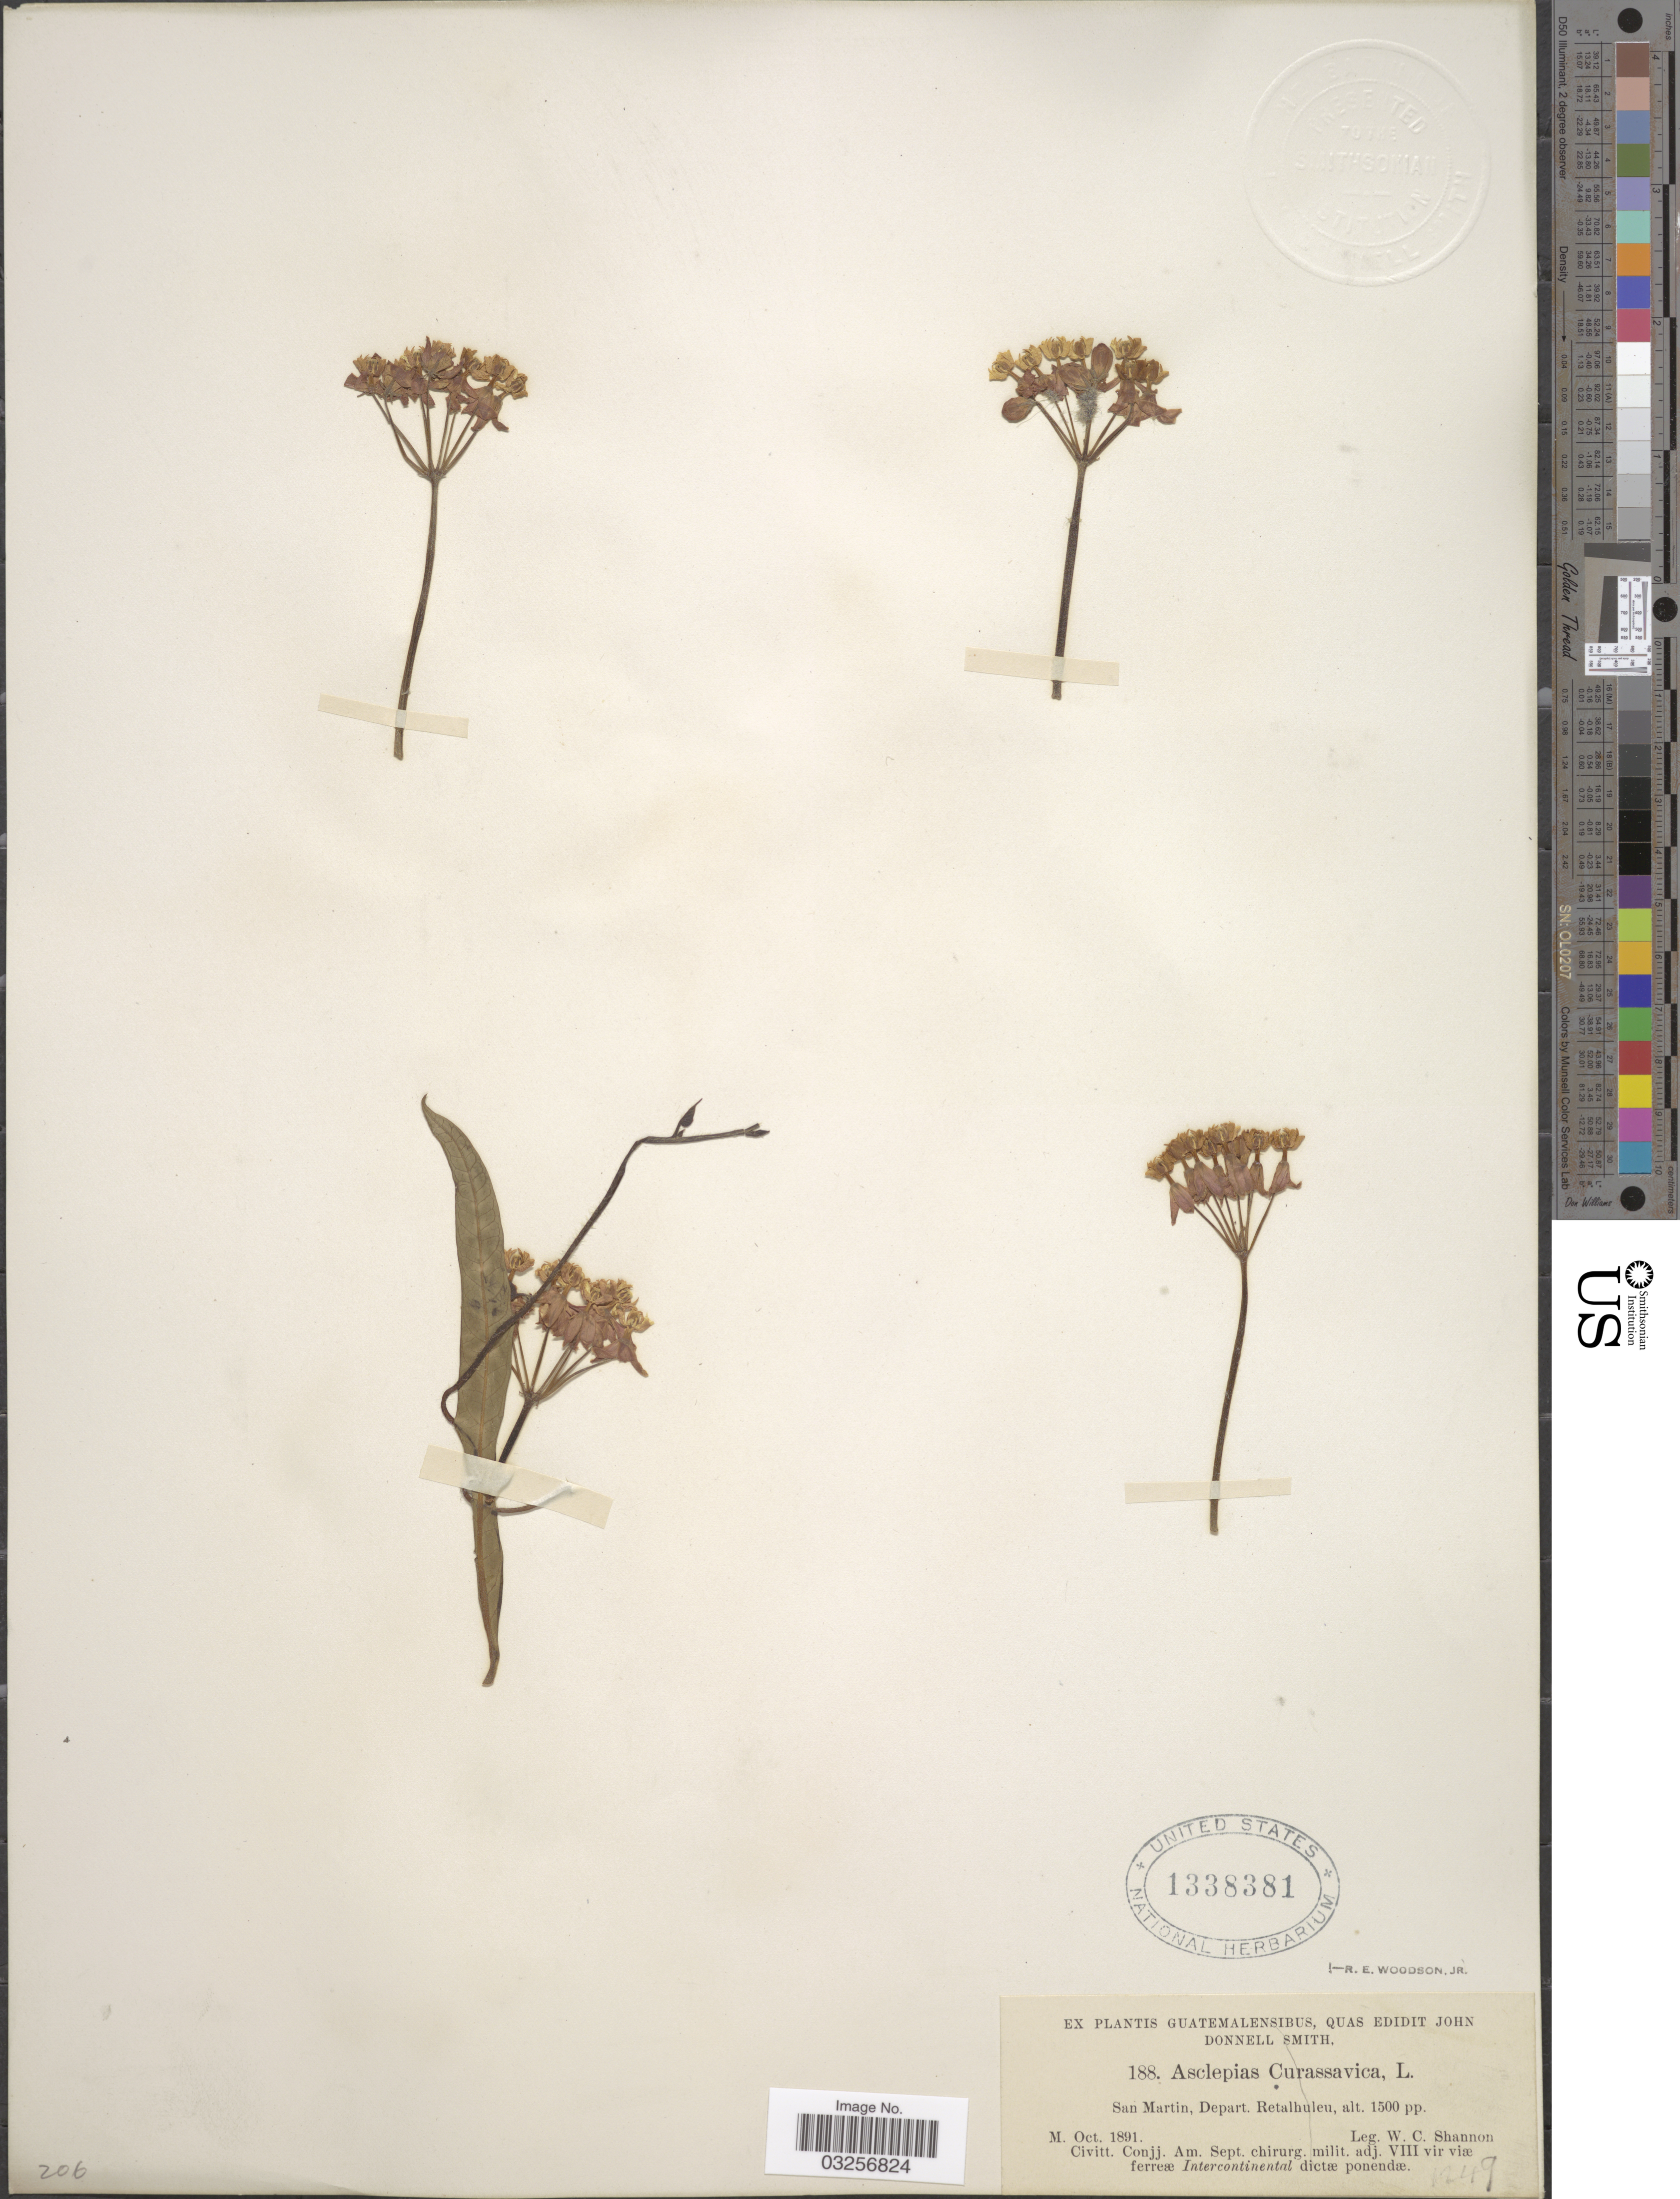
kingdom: Plantae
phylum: Tracheophyta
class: Magnoliopsida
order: Gentianales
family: Apocynaceae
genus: Asclepias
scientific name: Asclepias curassavica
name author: L.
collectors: W. C. Shannon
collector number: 188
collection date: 1891-10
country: Guatemala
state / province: Retalhuleu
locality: San Martin, Depart. Retalhuleu.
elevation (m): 457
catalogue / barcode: US 1338381